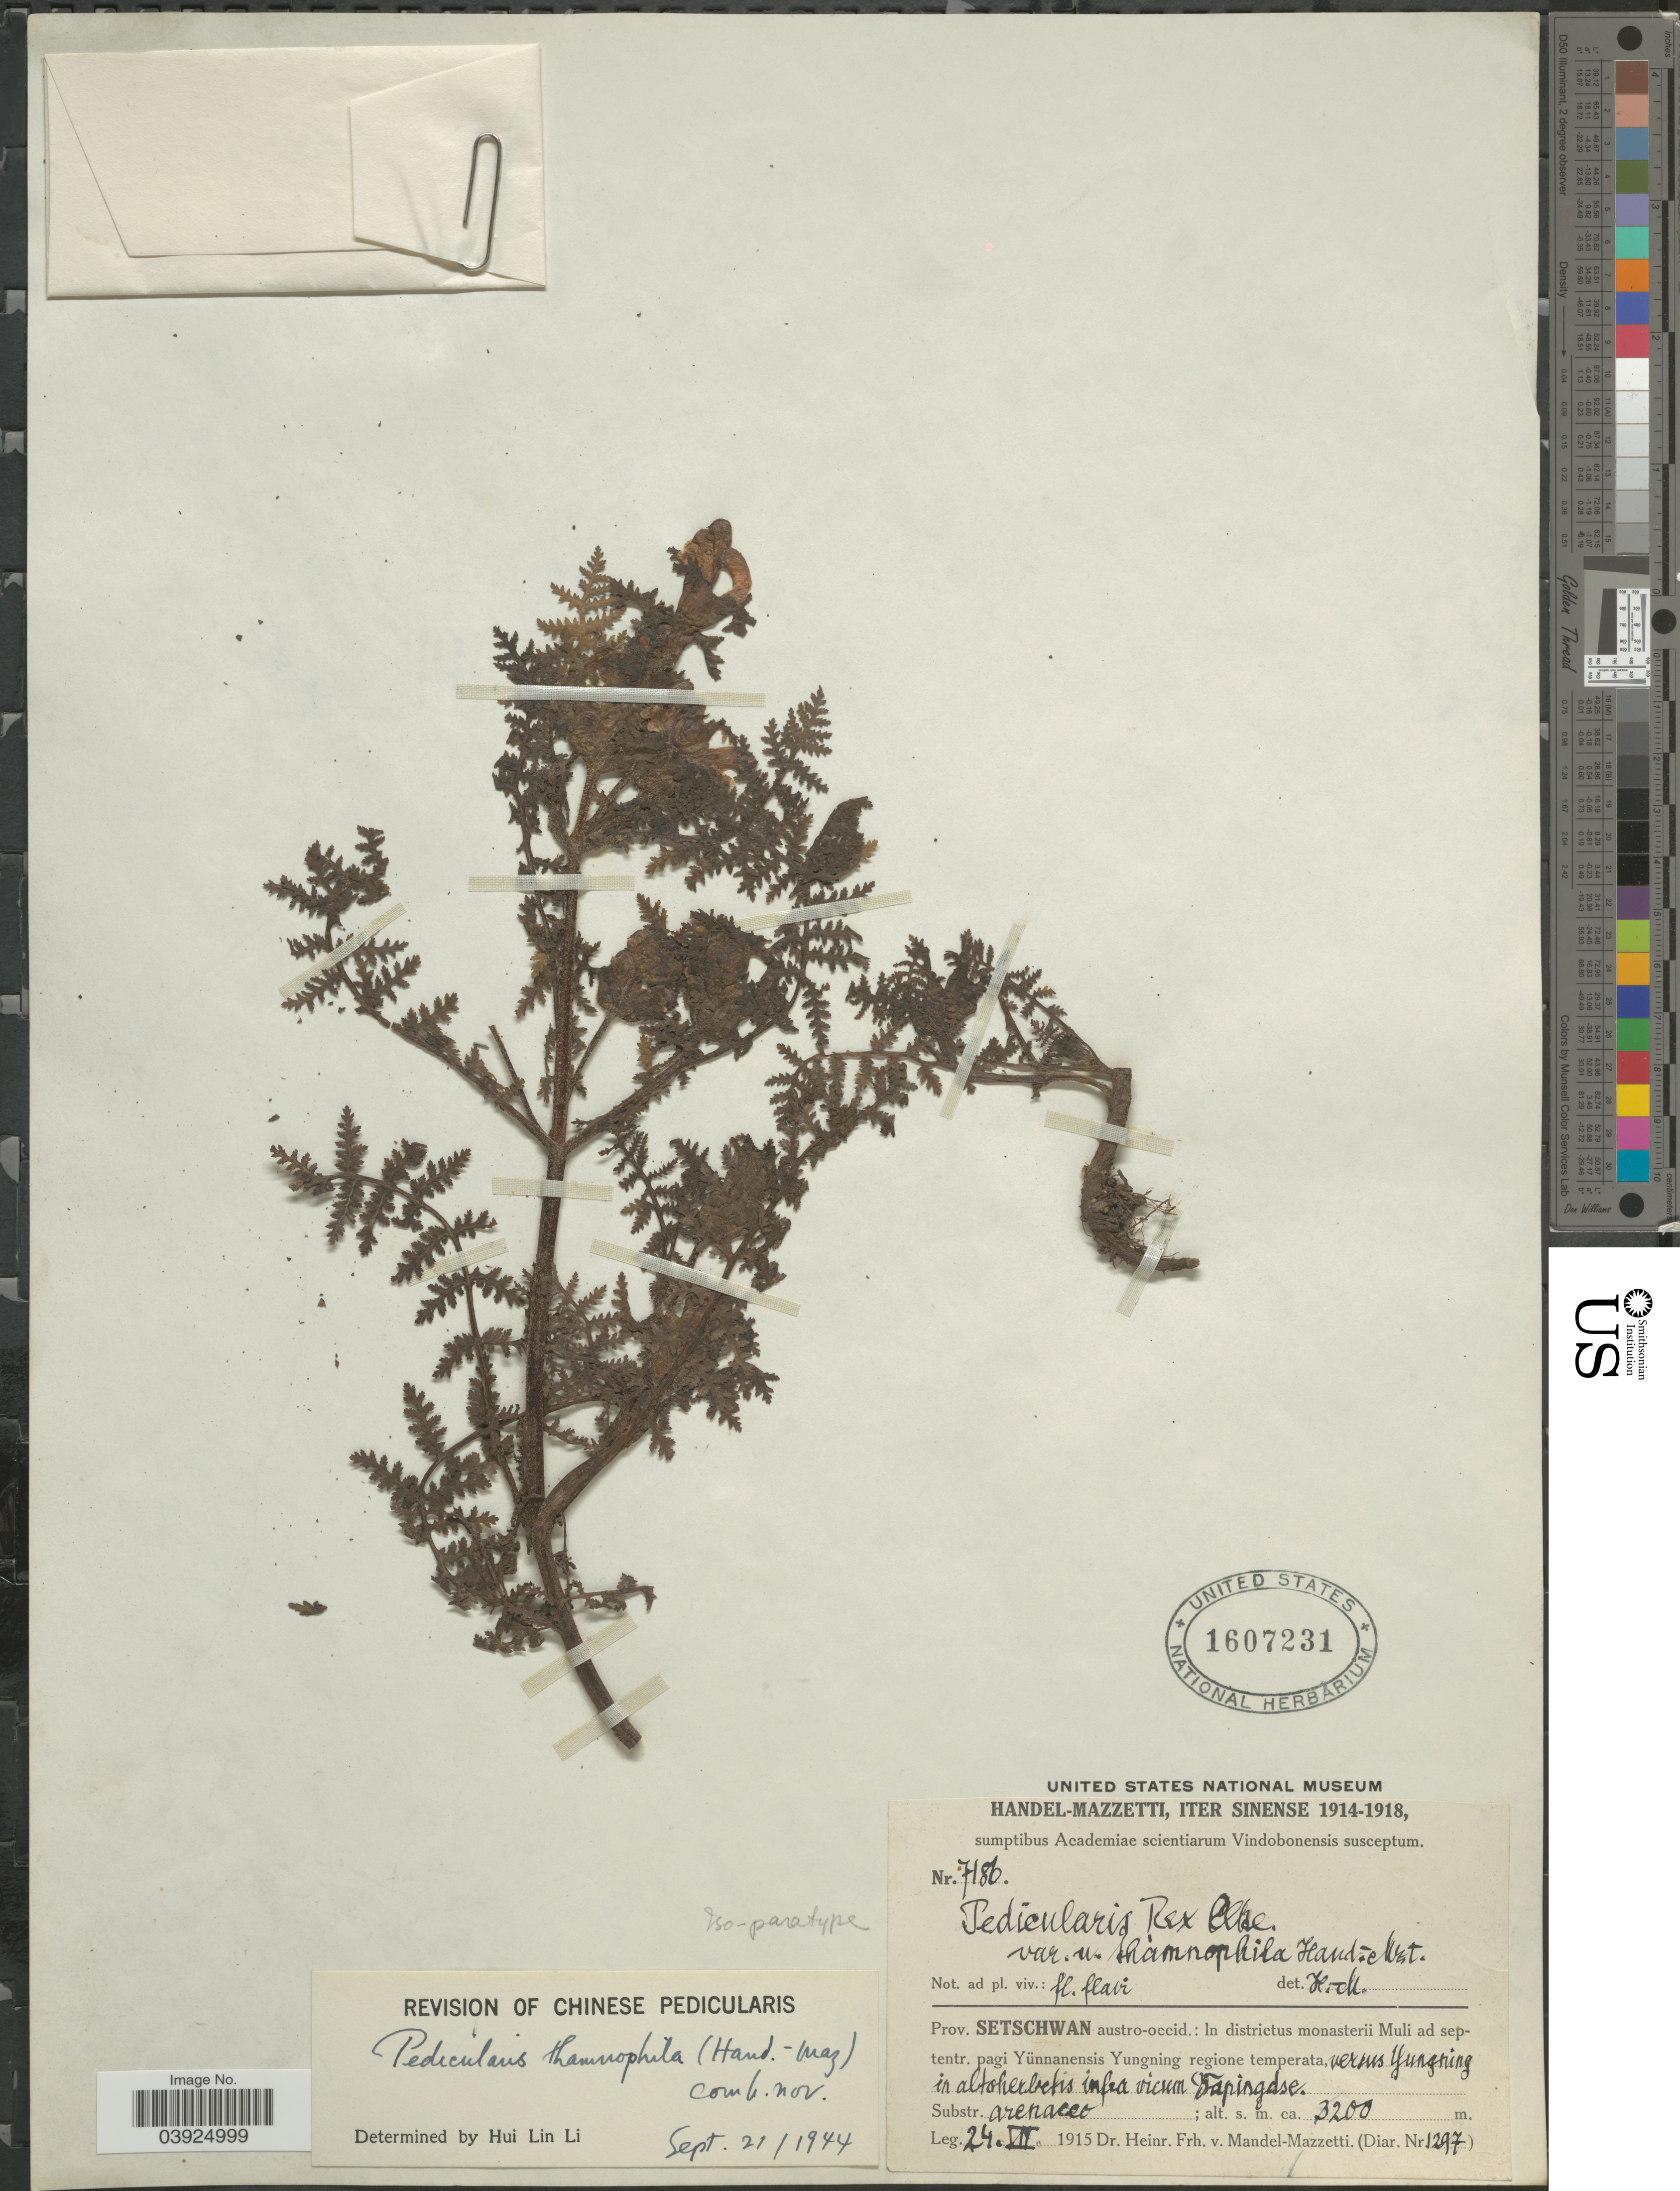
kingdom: Plantae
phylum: Tracheophyta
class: Magnoliopsida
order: Lamiales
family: Orobanchaceae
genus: Pedicularis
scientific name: Pedicularis thamnophila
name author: (Hand.-Mazz.) H.L. Li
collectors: H. Mandel-Mazzetti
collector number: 7186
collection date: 1915-07-24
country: China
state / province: Yunnan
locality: Prov. Setschwan austro-occid.; In districtus monasterii Muli ad septentr. pagi Yünnanensis Yungning regione temperata, versus Yungning in altoherbetis infea vicum Tapingdse.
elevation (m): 3200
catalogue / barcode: US 1607231